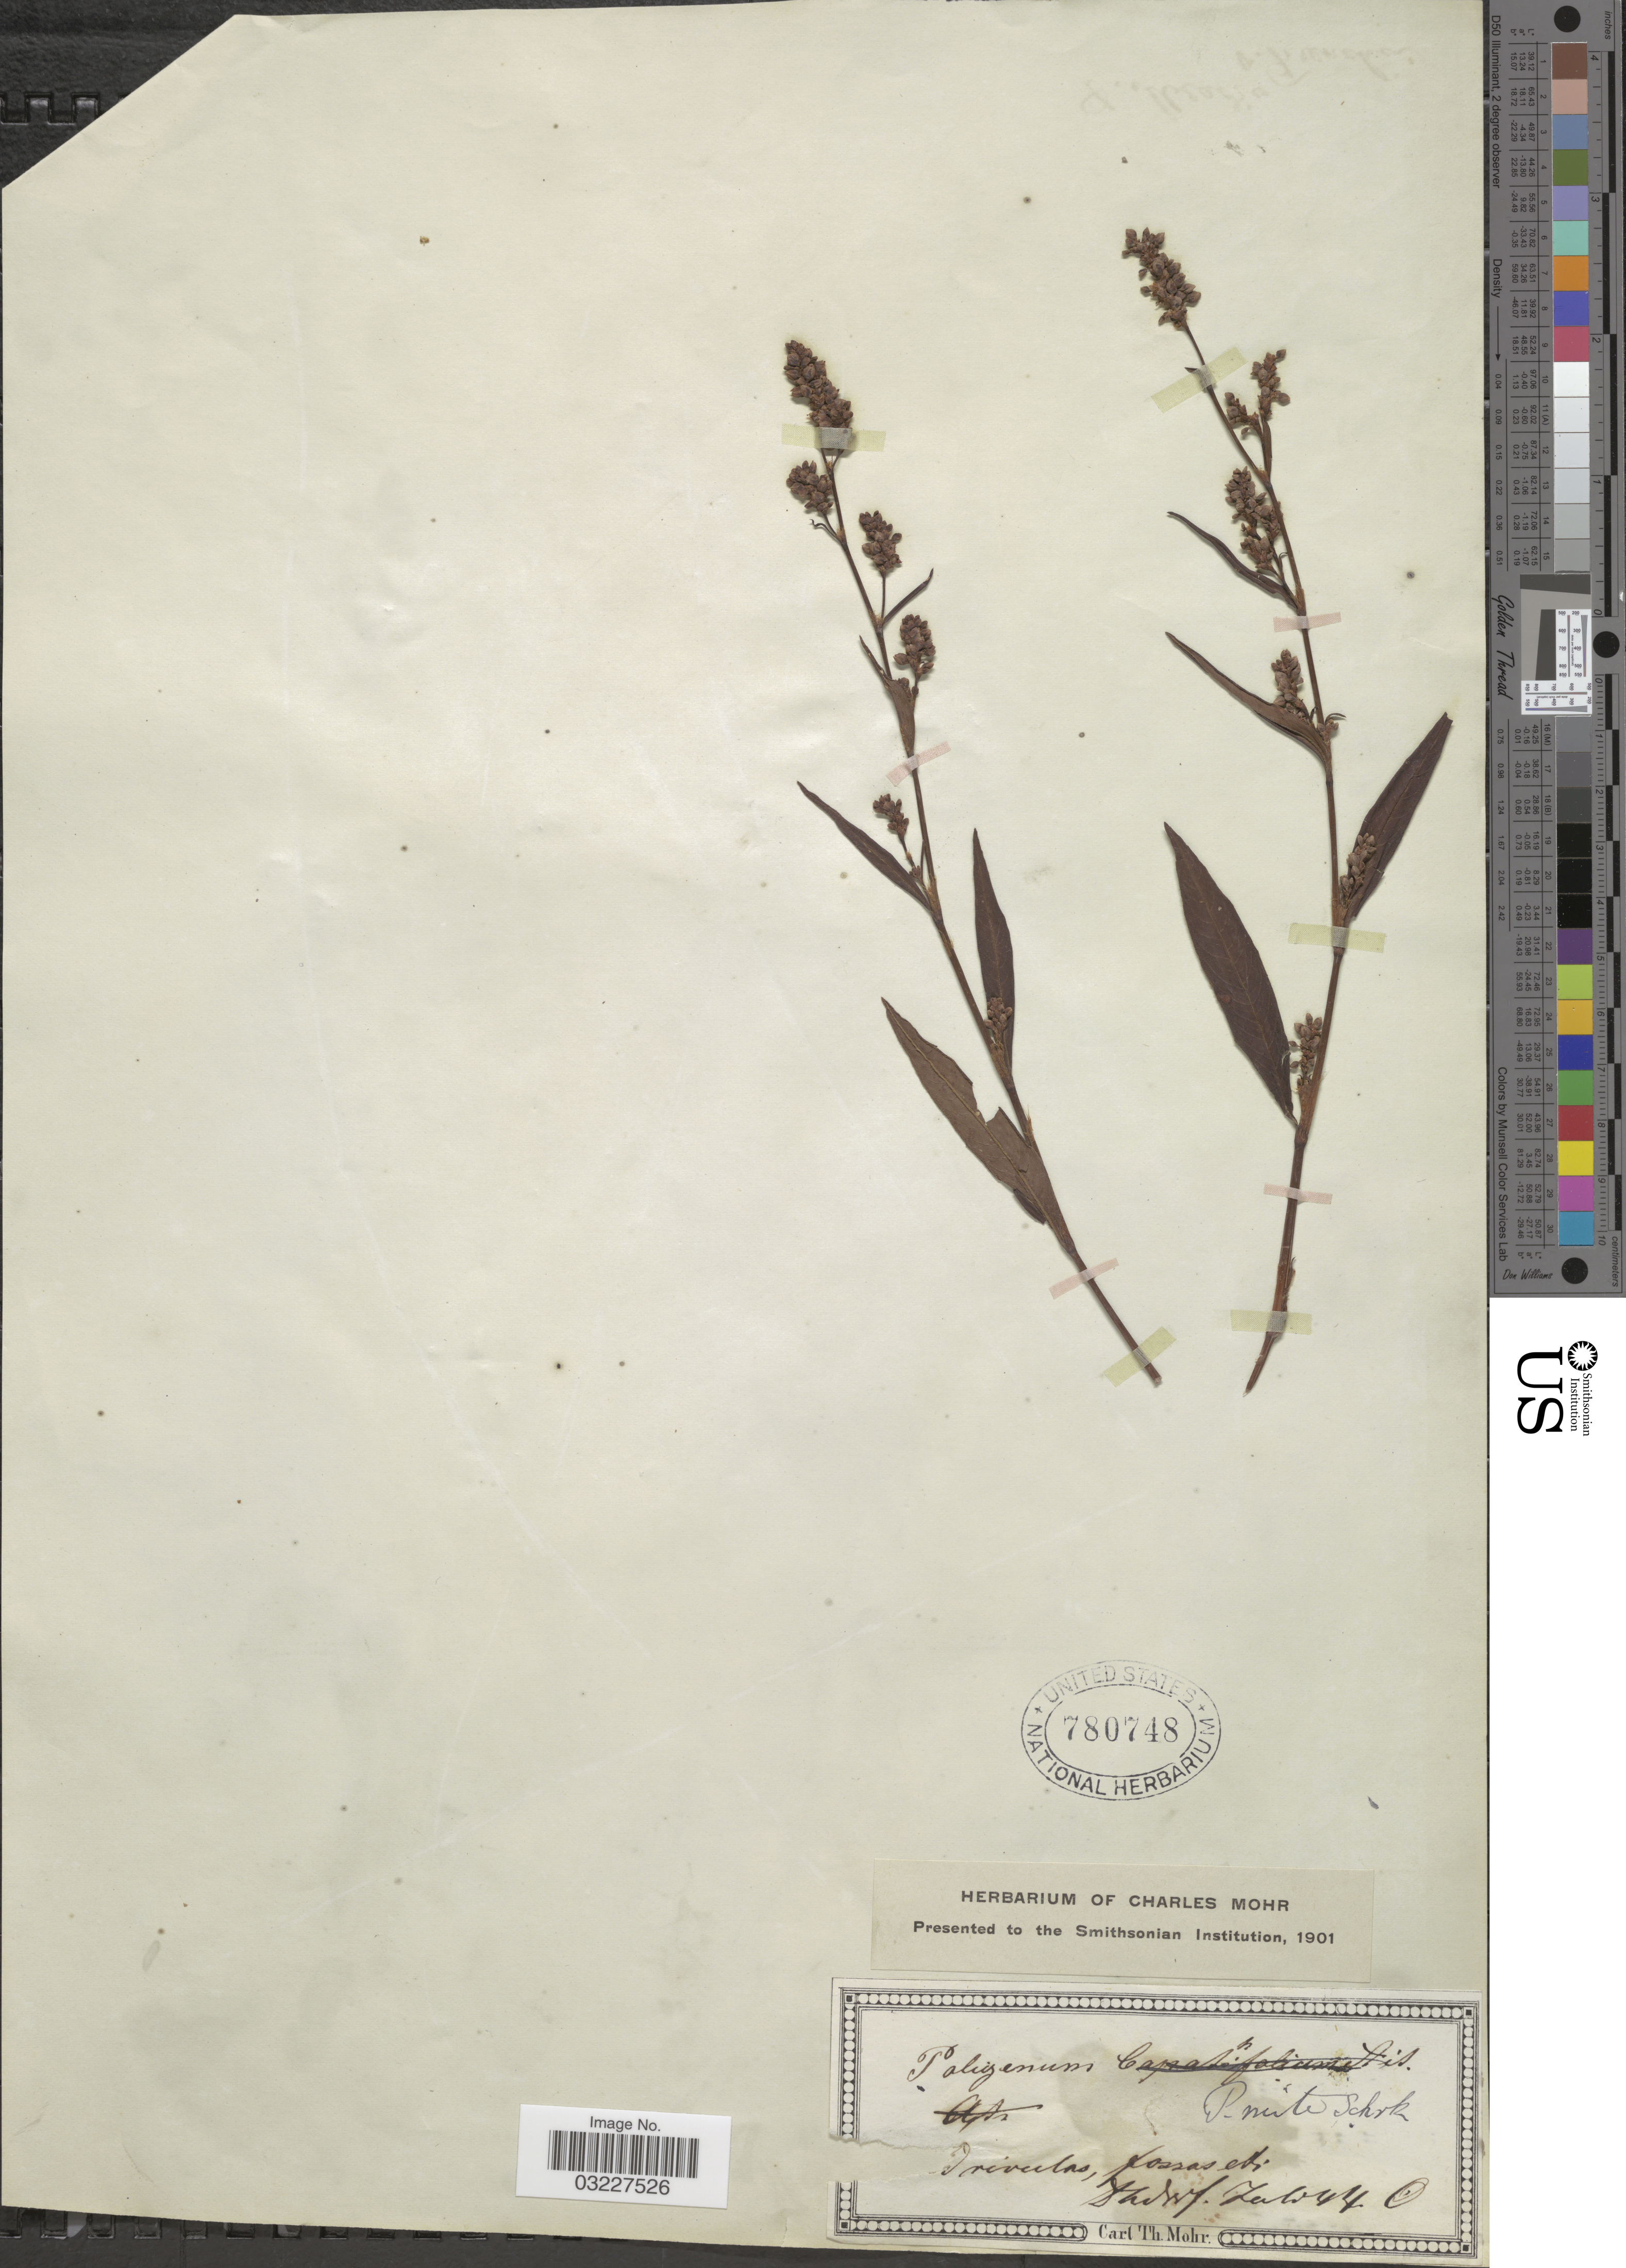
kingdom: Plantae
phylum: Tracheophyta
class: Magnoliopsida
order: Caryophyllales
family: Polygonaceae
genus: Polygonum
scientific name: Polygonum mite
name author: Schrank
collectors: C. T. Mohr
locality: Irivulas, fossas eti. [interpreted]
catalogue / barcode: US 780748